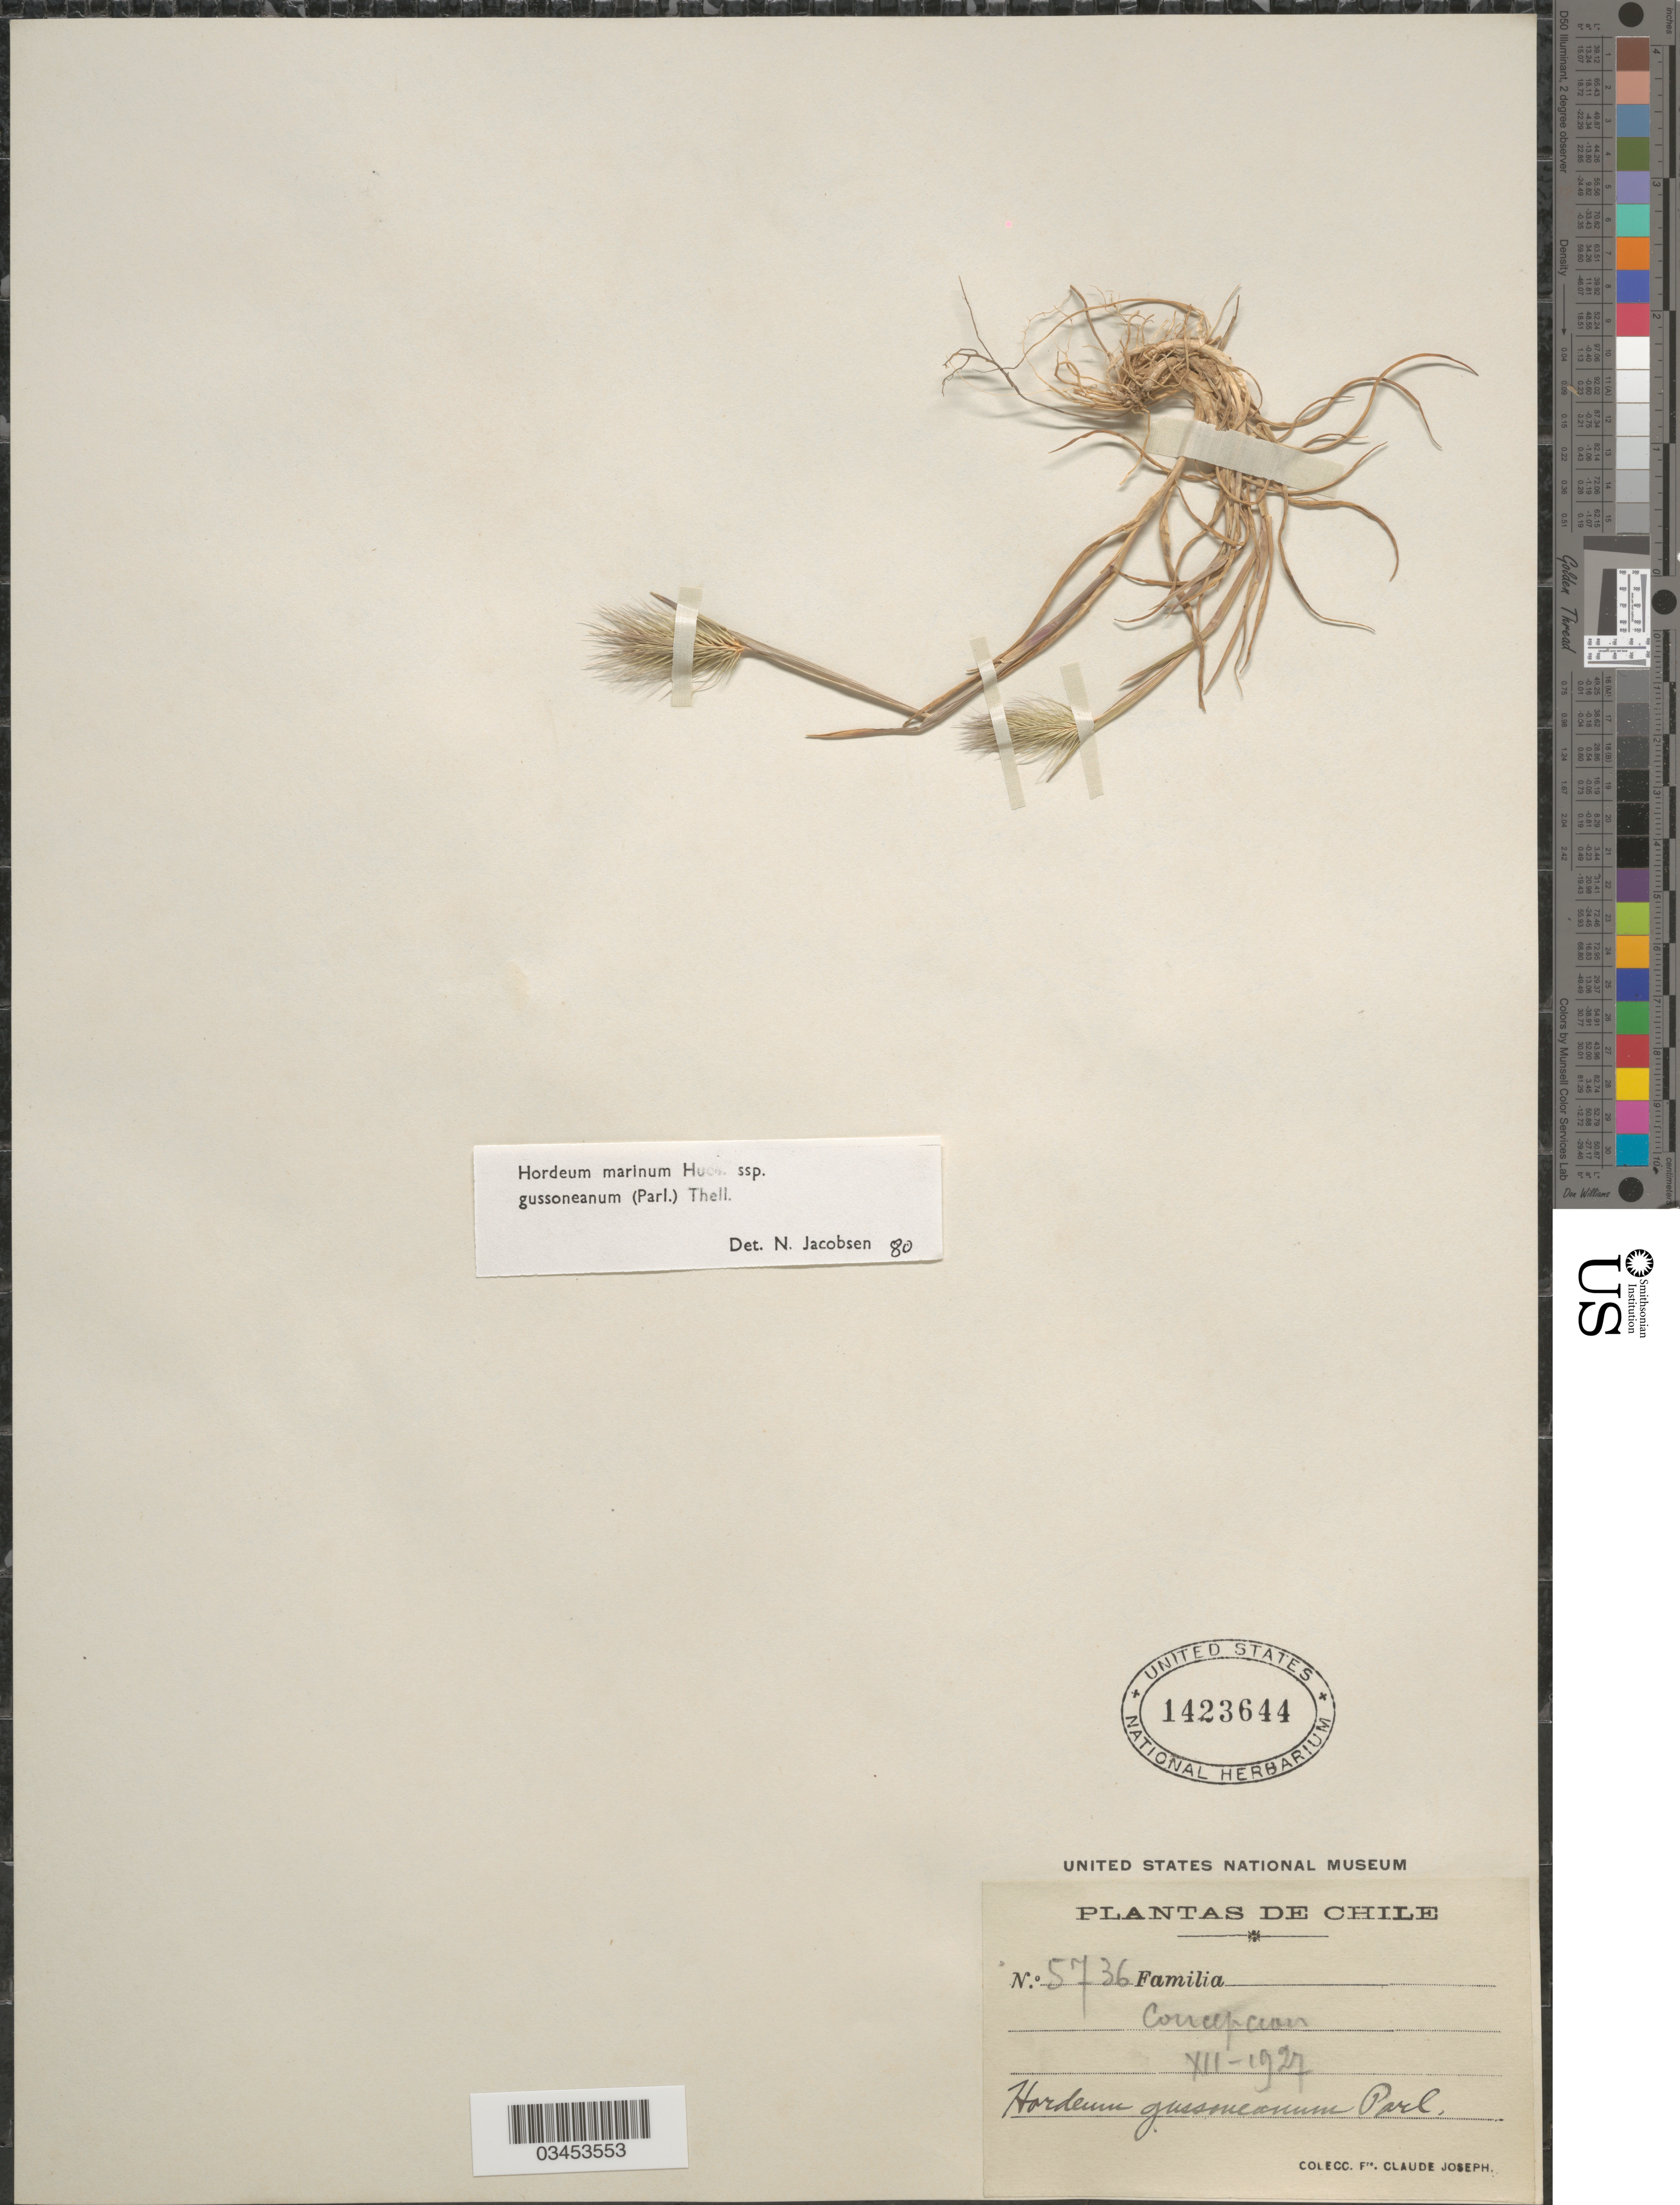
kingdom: Plantae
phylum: Tracheophyta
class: Liliopsida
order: Poales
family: Poaceae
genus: Hordeum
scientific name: Hordeum marinum subsp. gussoneanum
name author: (Parl.) Thell.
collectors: Bro. Claude-Joseph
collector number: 5736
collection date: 1927-12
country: Chile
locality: Concepcion.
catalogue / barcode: US 1423644